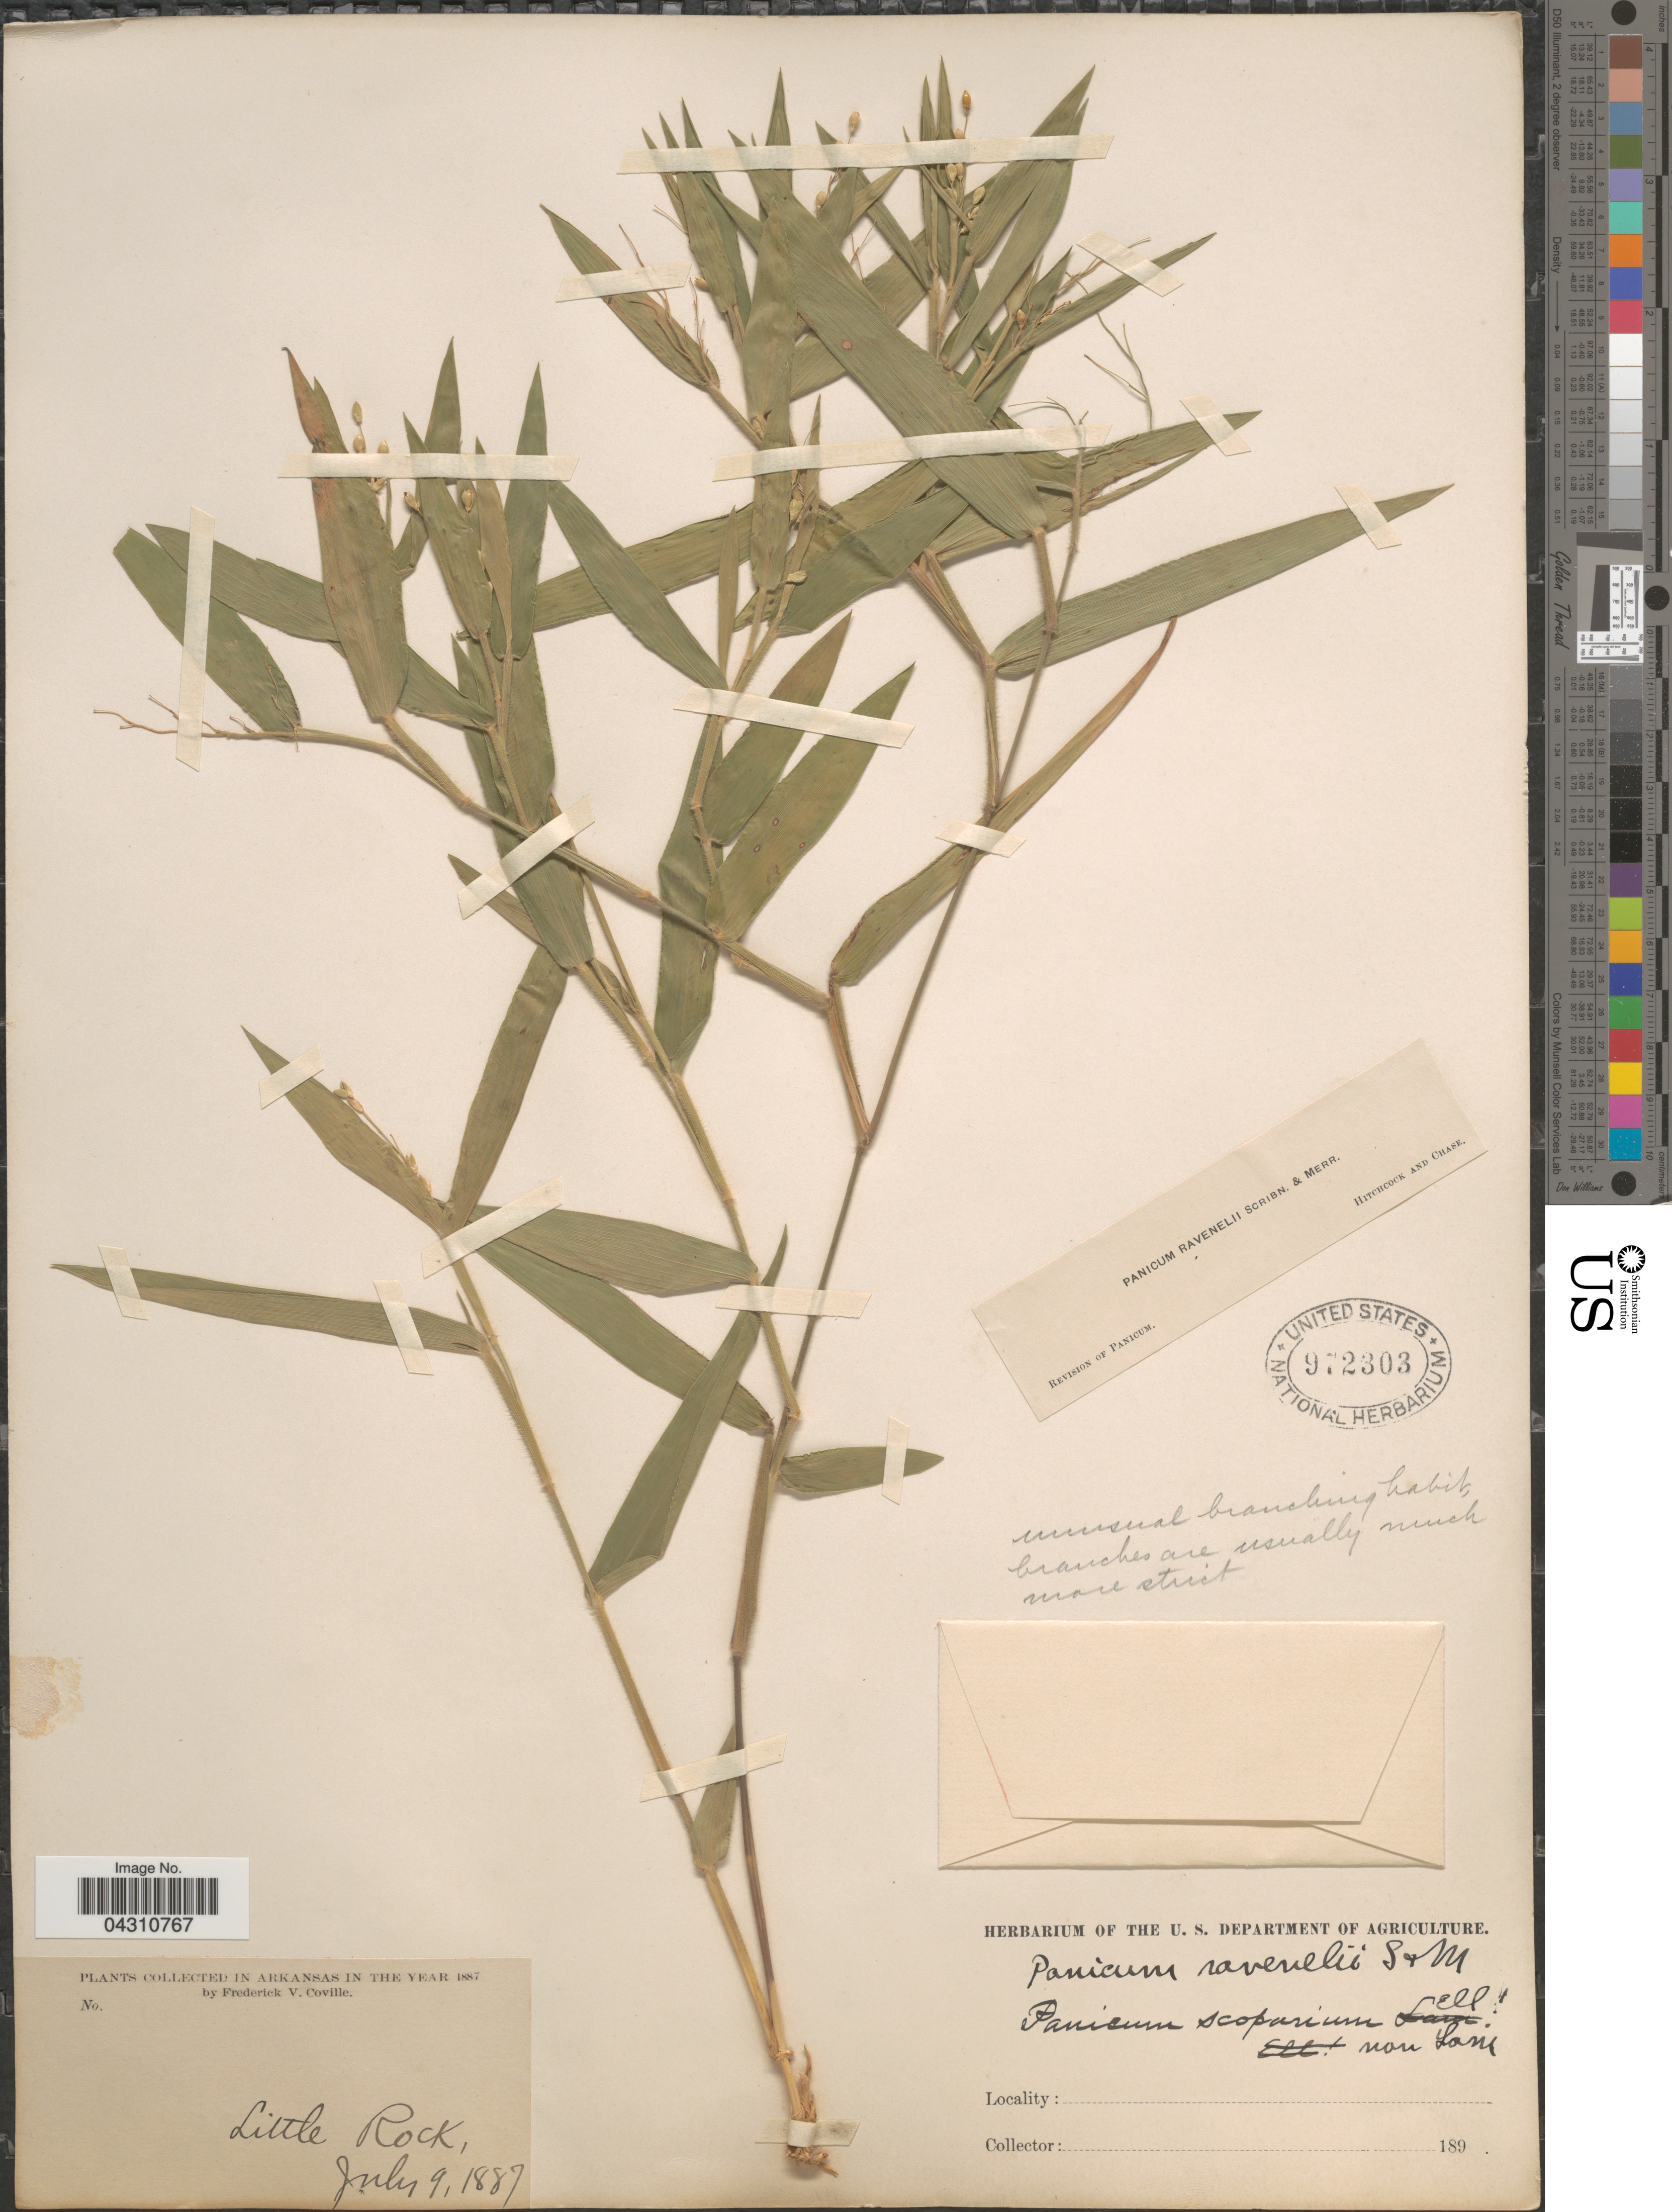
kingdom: Plantae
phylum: Tracheophyta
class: Liliopsida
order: Poales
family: Poaceae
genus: Dichanthelium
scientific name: Dichanthelium ravenelii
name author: (Scribn. & Merr.) Gould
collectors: F. V. Coville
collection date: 1887-07-09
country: United States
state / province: Arkansas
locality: Little Rock.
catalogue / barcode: US 972303